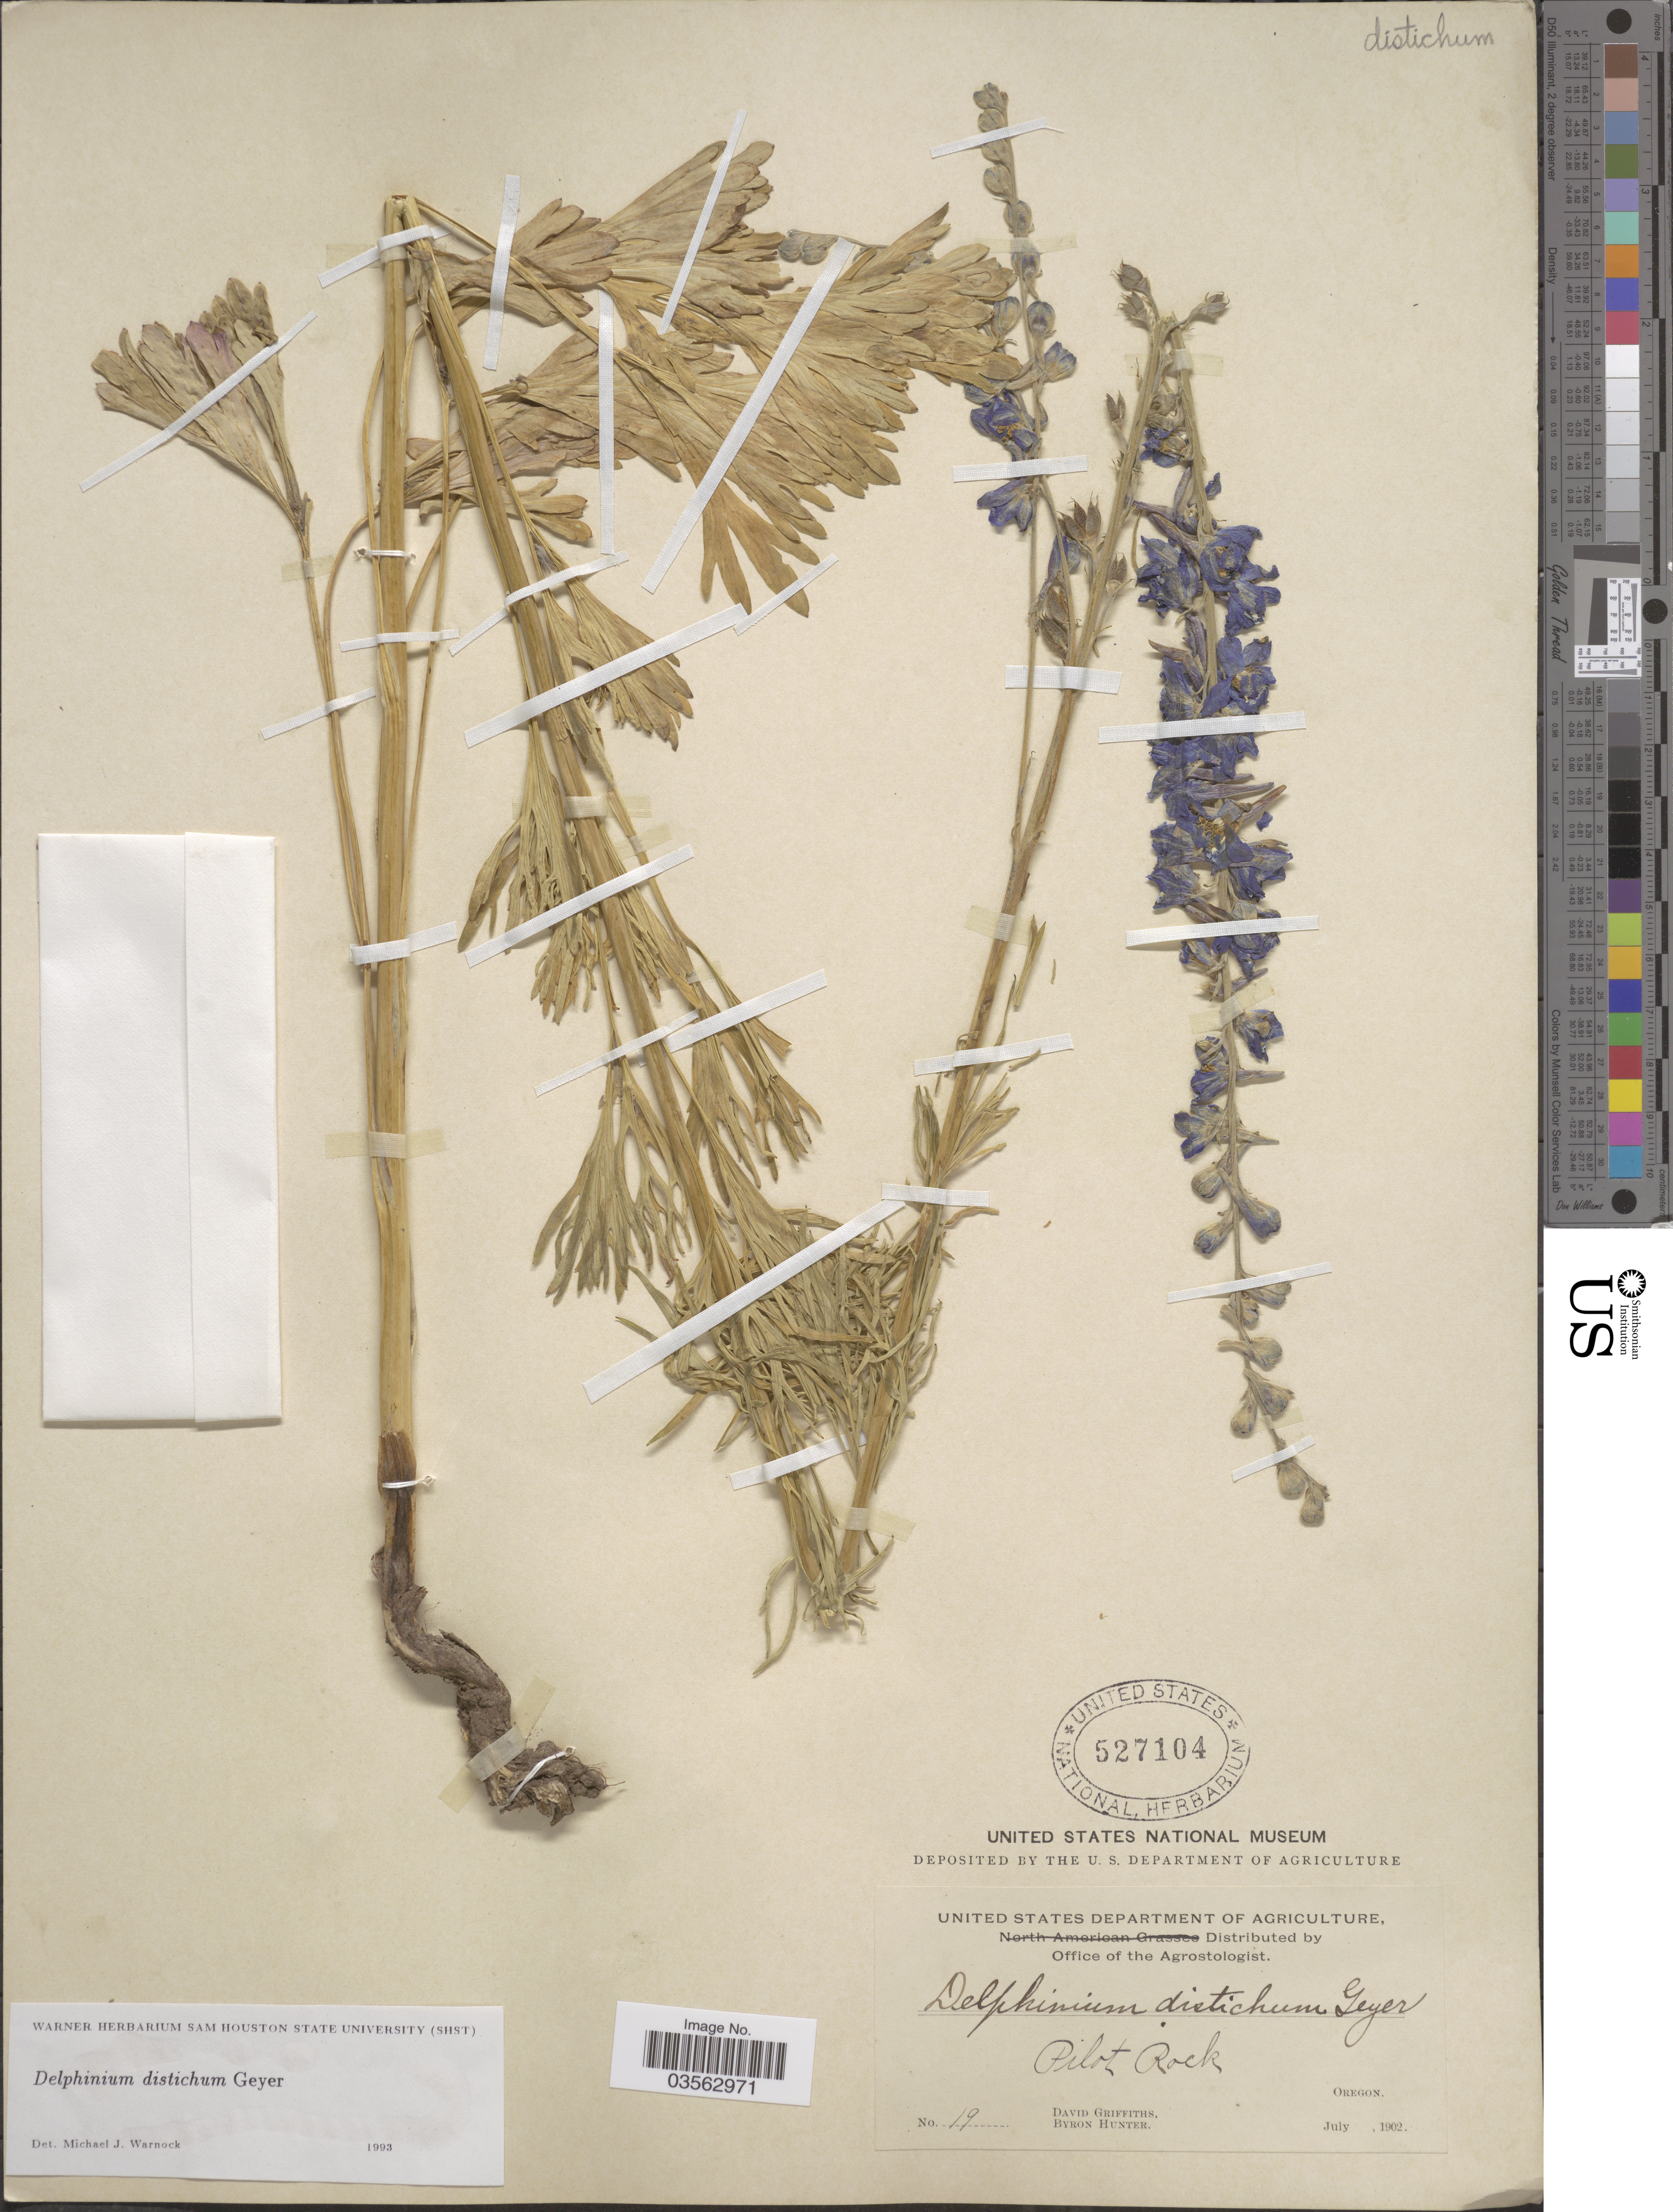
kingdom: Plantae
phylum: Tracheophyta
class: Magnoliopsida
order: Ranunculales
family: Ranunculaceae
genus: Delphinium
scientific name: Delphinium distichum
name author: Geyer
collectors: D. Griffiths & B. Hunter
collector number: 19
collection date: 1902-07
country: United States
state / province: Oregon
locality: Pilot Rock.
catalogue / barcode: US 527104